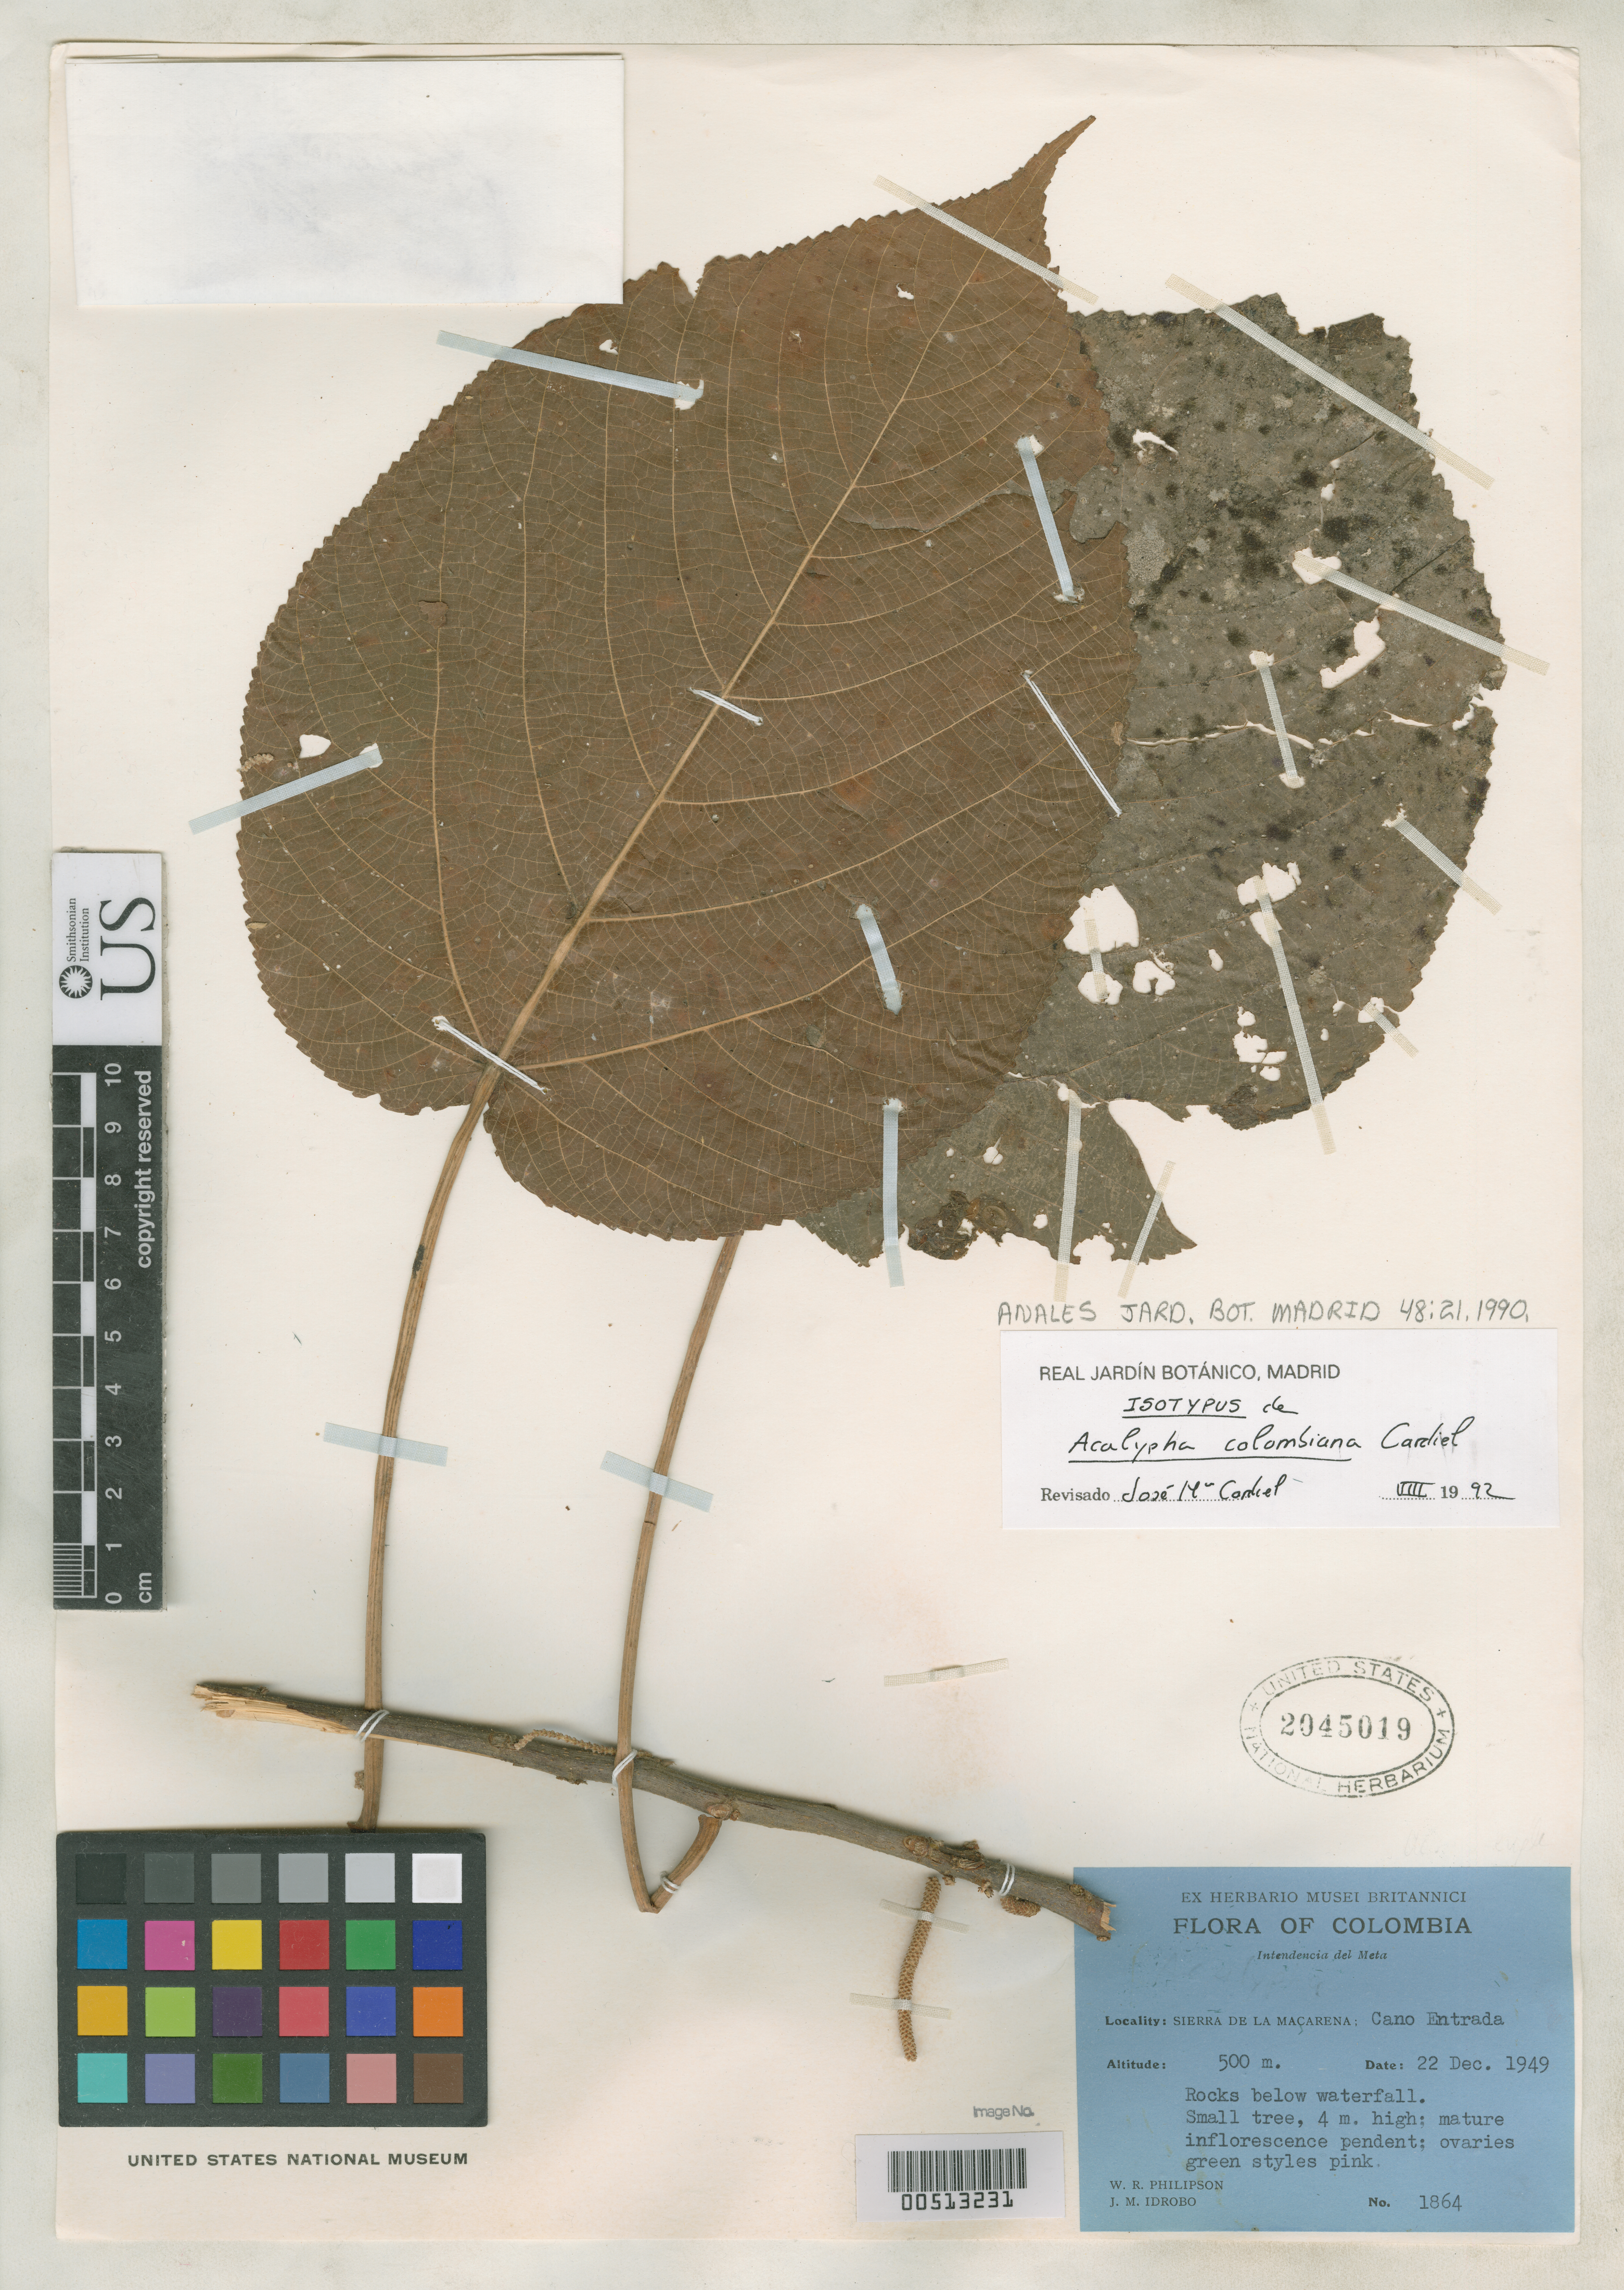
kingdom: Plantae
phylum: Tracheophyta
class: Magnoliopsida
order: Malpighiales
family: Euphorbiaceae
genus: Acalypha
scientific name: Acalypha colombiana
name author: Cardiel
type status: Isotype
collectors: W. R. Philipson & J. M. Idrobo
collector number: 1864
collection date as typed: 22 Dec 1949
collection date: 1949-12-22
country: Colombia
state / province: Meta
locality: Sierra de La Macarena: Caño Entrada.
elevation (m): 500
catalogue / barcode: US 2045019